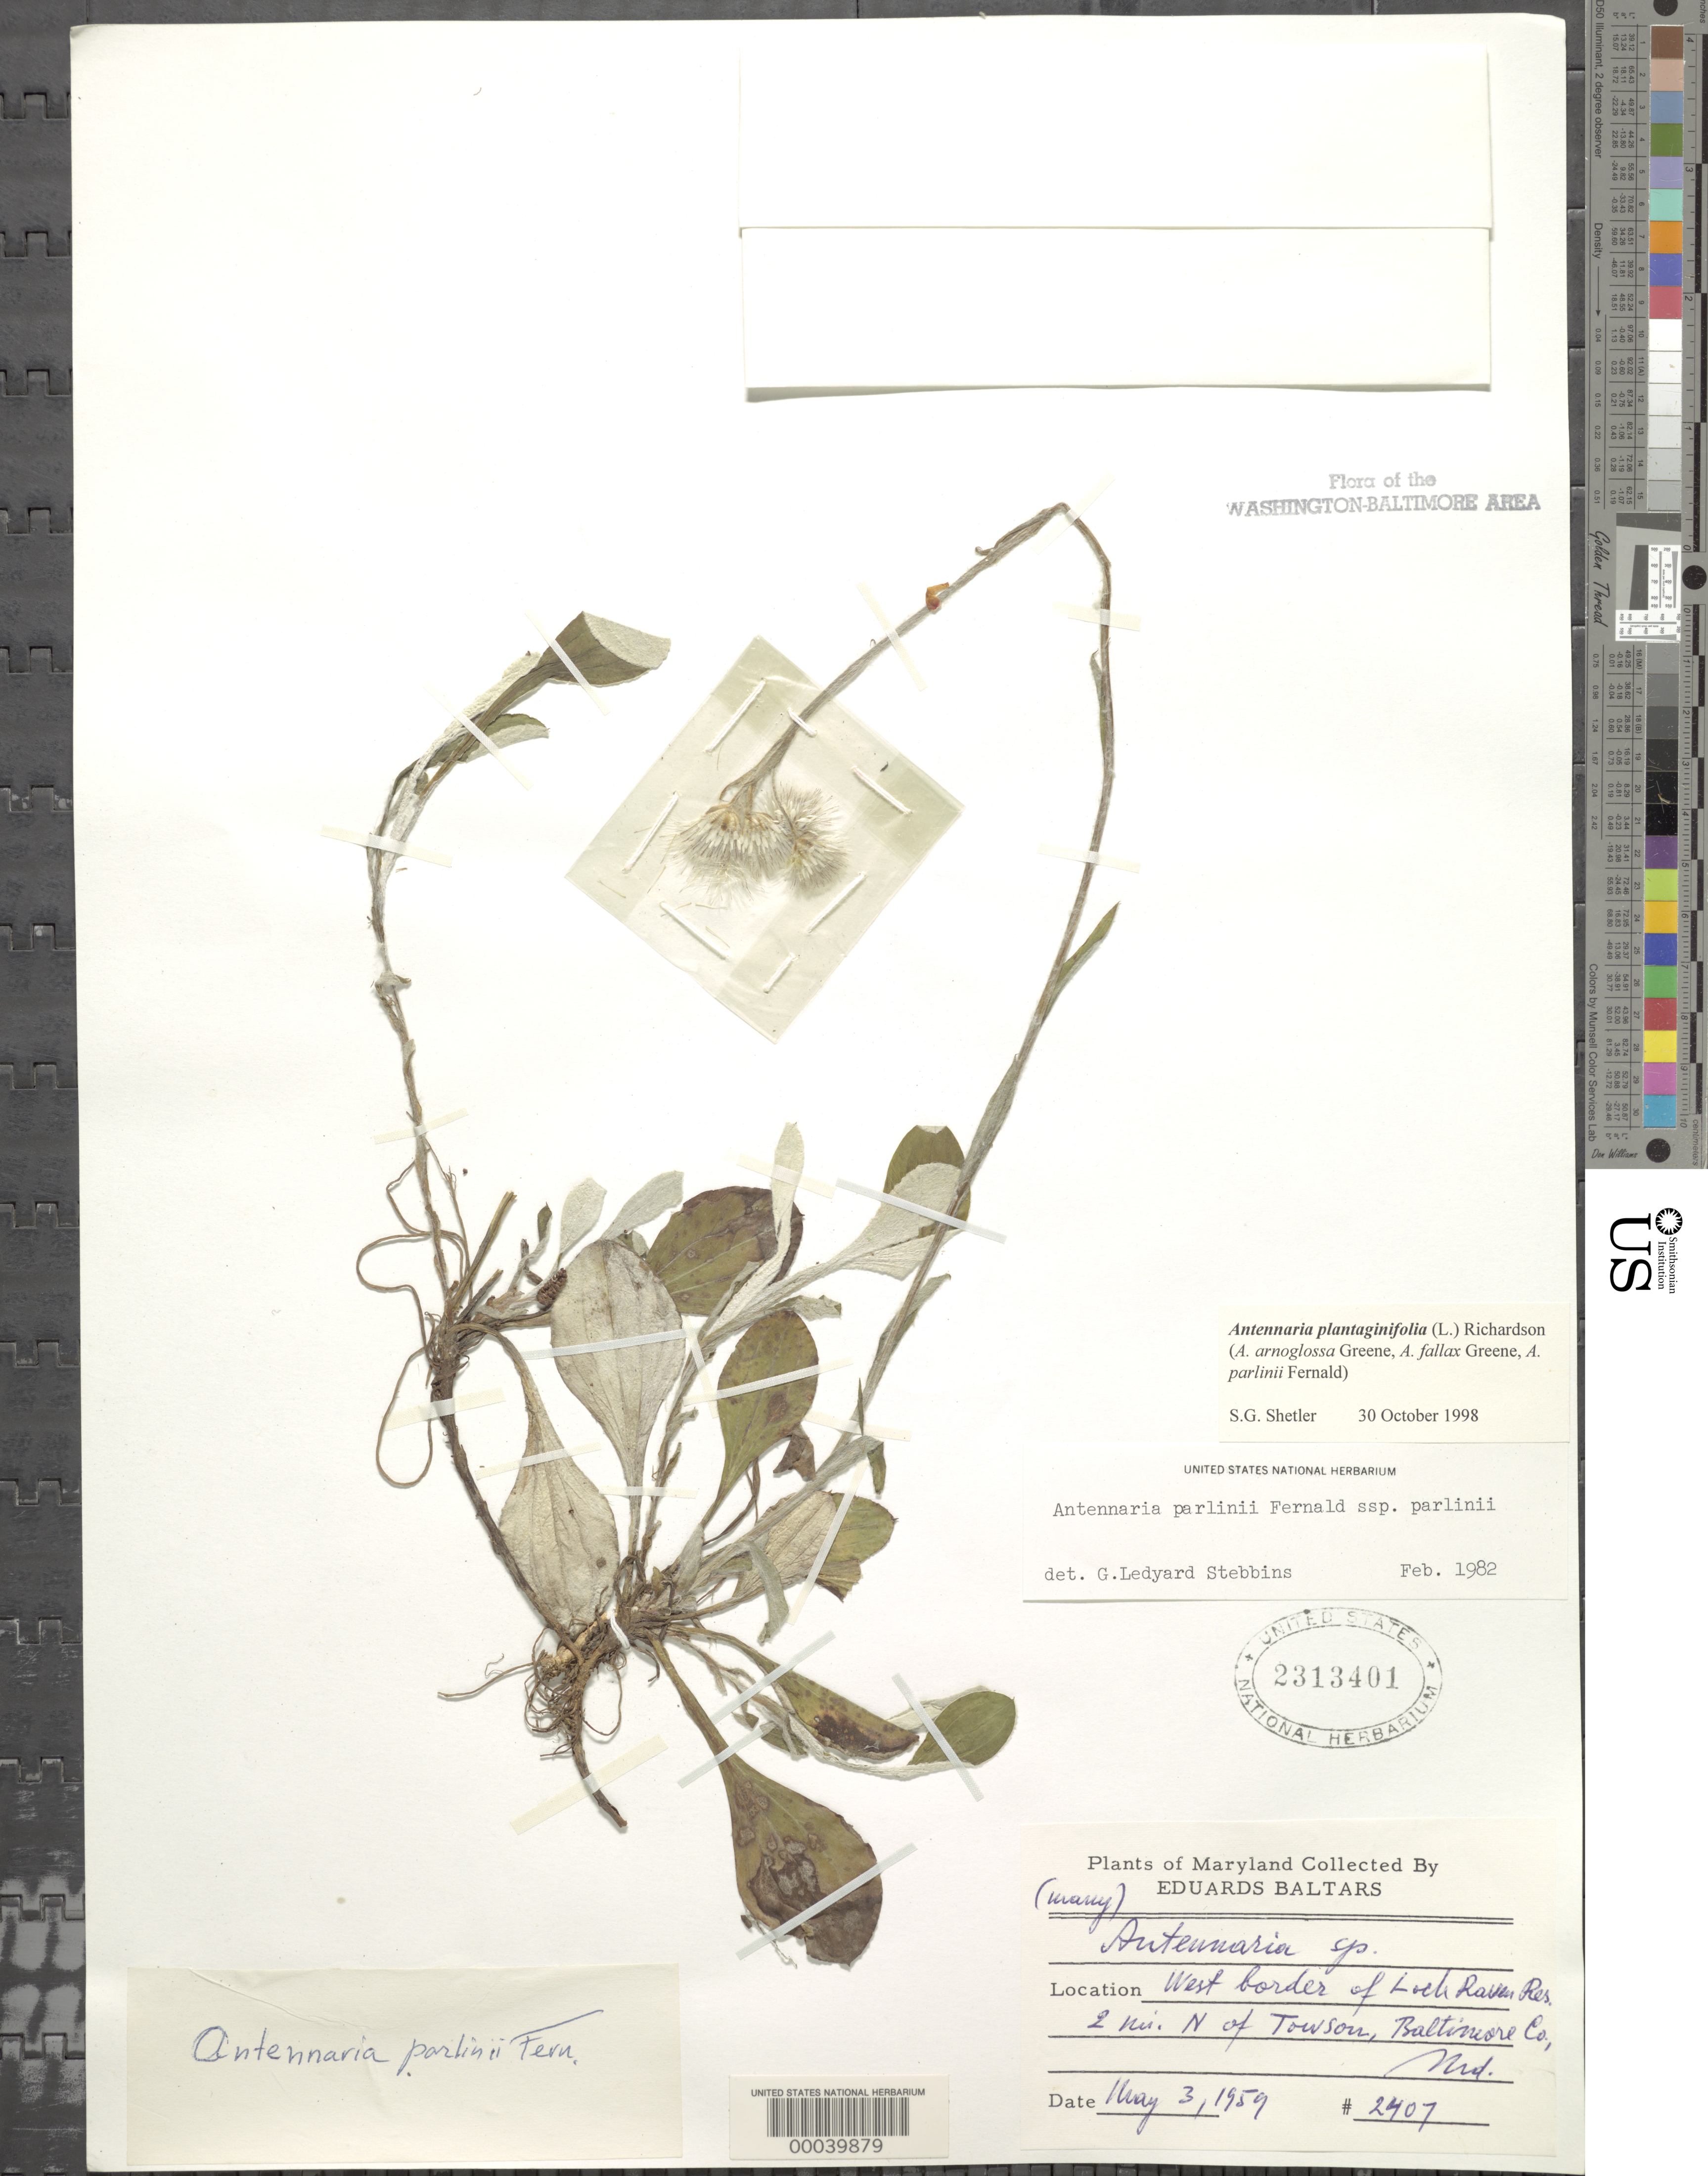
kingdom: Plantae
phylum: Tracheophyta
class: Magnoliopsida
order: Asterales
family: Asteraceae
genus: Antennaria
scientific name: Antennaria plantaginifolia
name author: (L.) Richardson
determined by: Stebbins, G. L.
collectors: E. Baltars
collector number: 2407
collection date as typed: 03 May 1959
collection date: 1959-05-03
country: United States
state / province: Maryland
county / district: Baltimore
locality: Loch Raven Reservoir north of Towson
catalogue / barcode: US 2313401